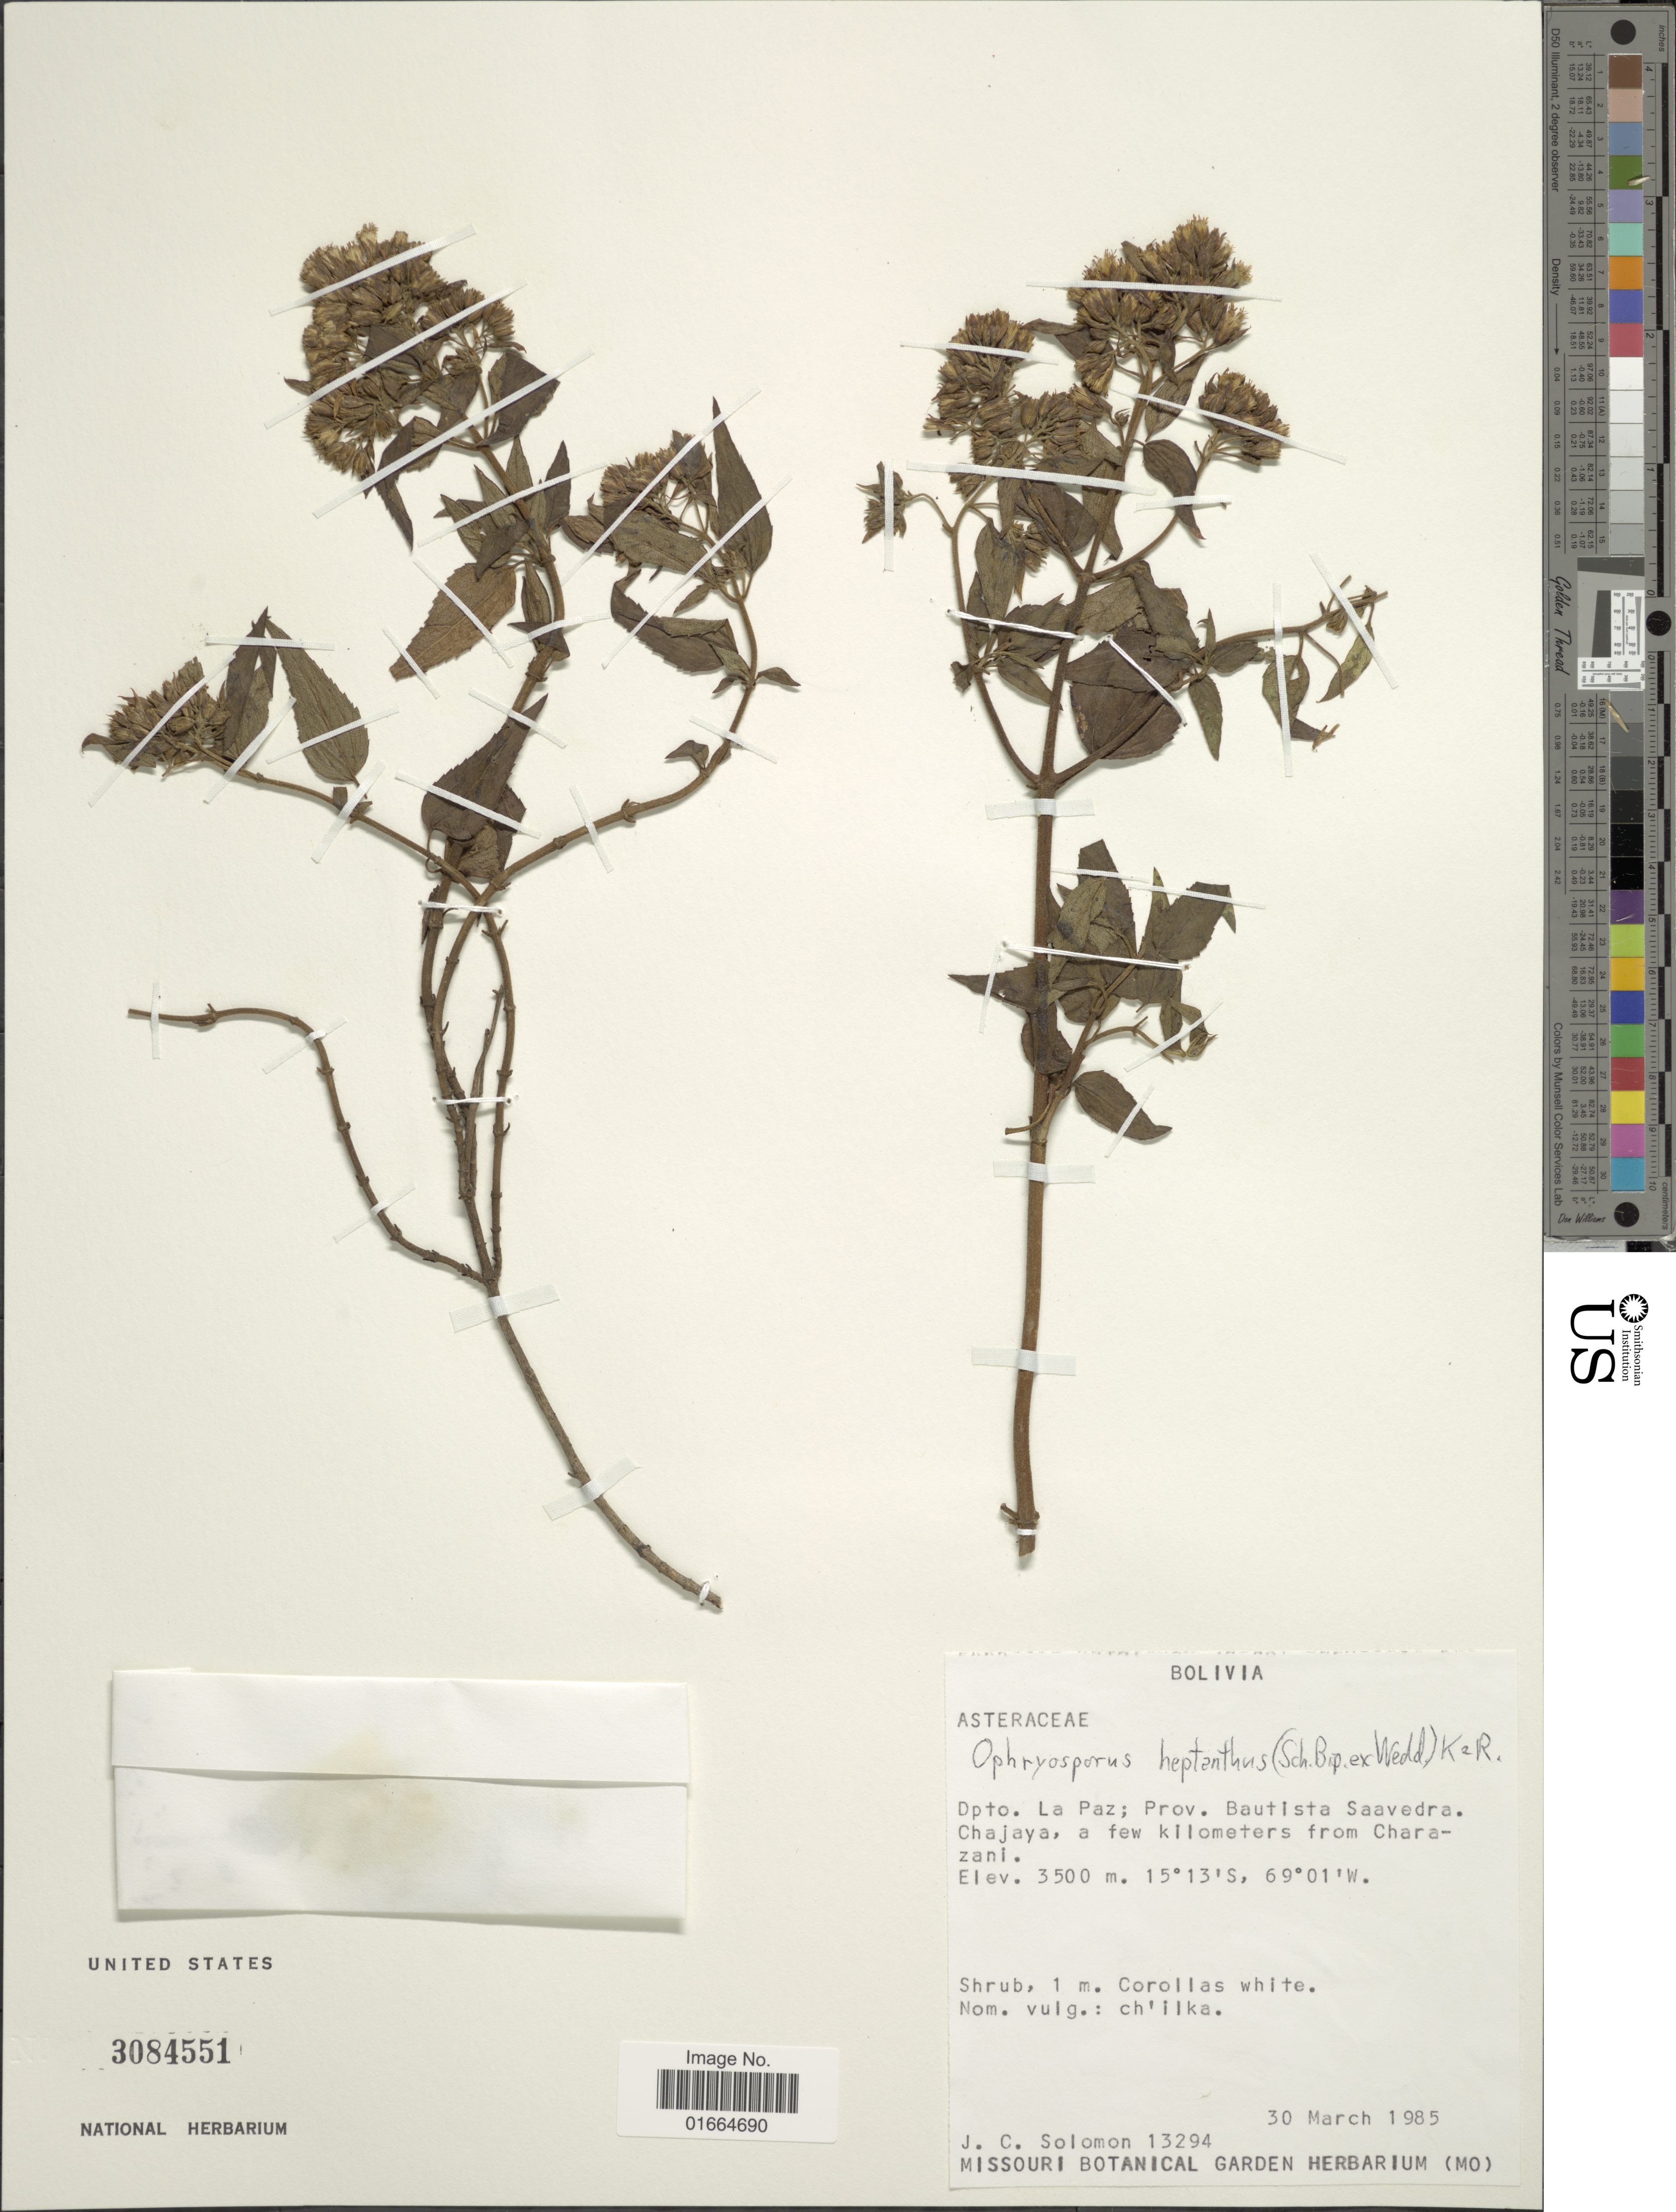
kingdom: Plantae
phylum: Tracheophyta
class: Magnoliopsida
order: Asterales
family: Asteraceae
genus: Ophryosporus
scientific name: Ophryosporus heptanthus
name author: (Sch. Bip. ex Wedd.) R.M. King & H. Rob.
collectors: J. C. Solomon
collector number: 13294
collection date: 1985-03-30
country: Bolivia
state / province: La Paz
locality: Dpto. La Paz; Prov. Bautista Saavedra, Chajaya, a few kilometers from Charazani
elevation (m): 3500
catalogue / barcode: US 3084551